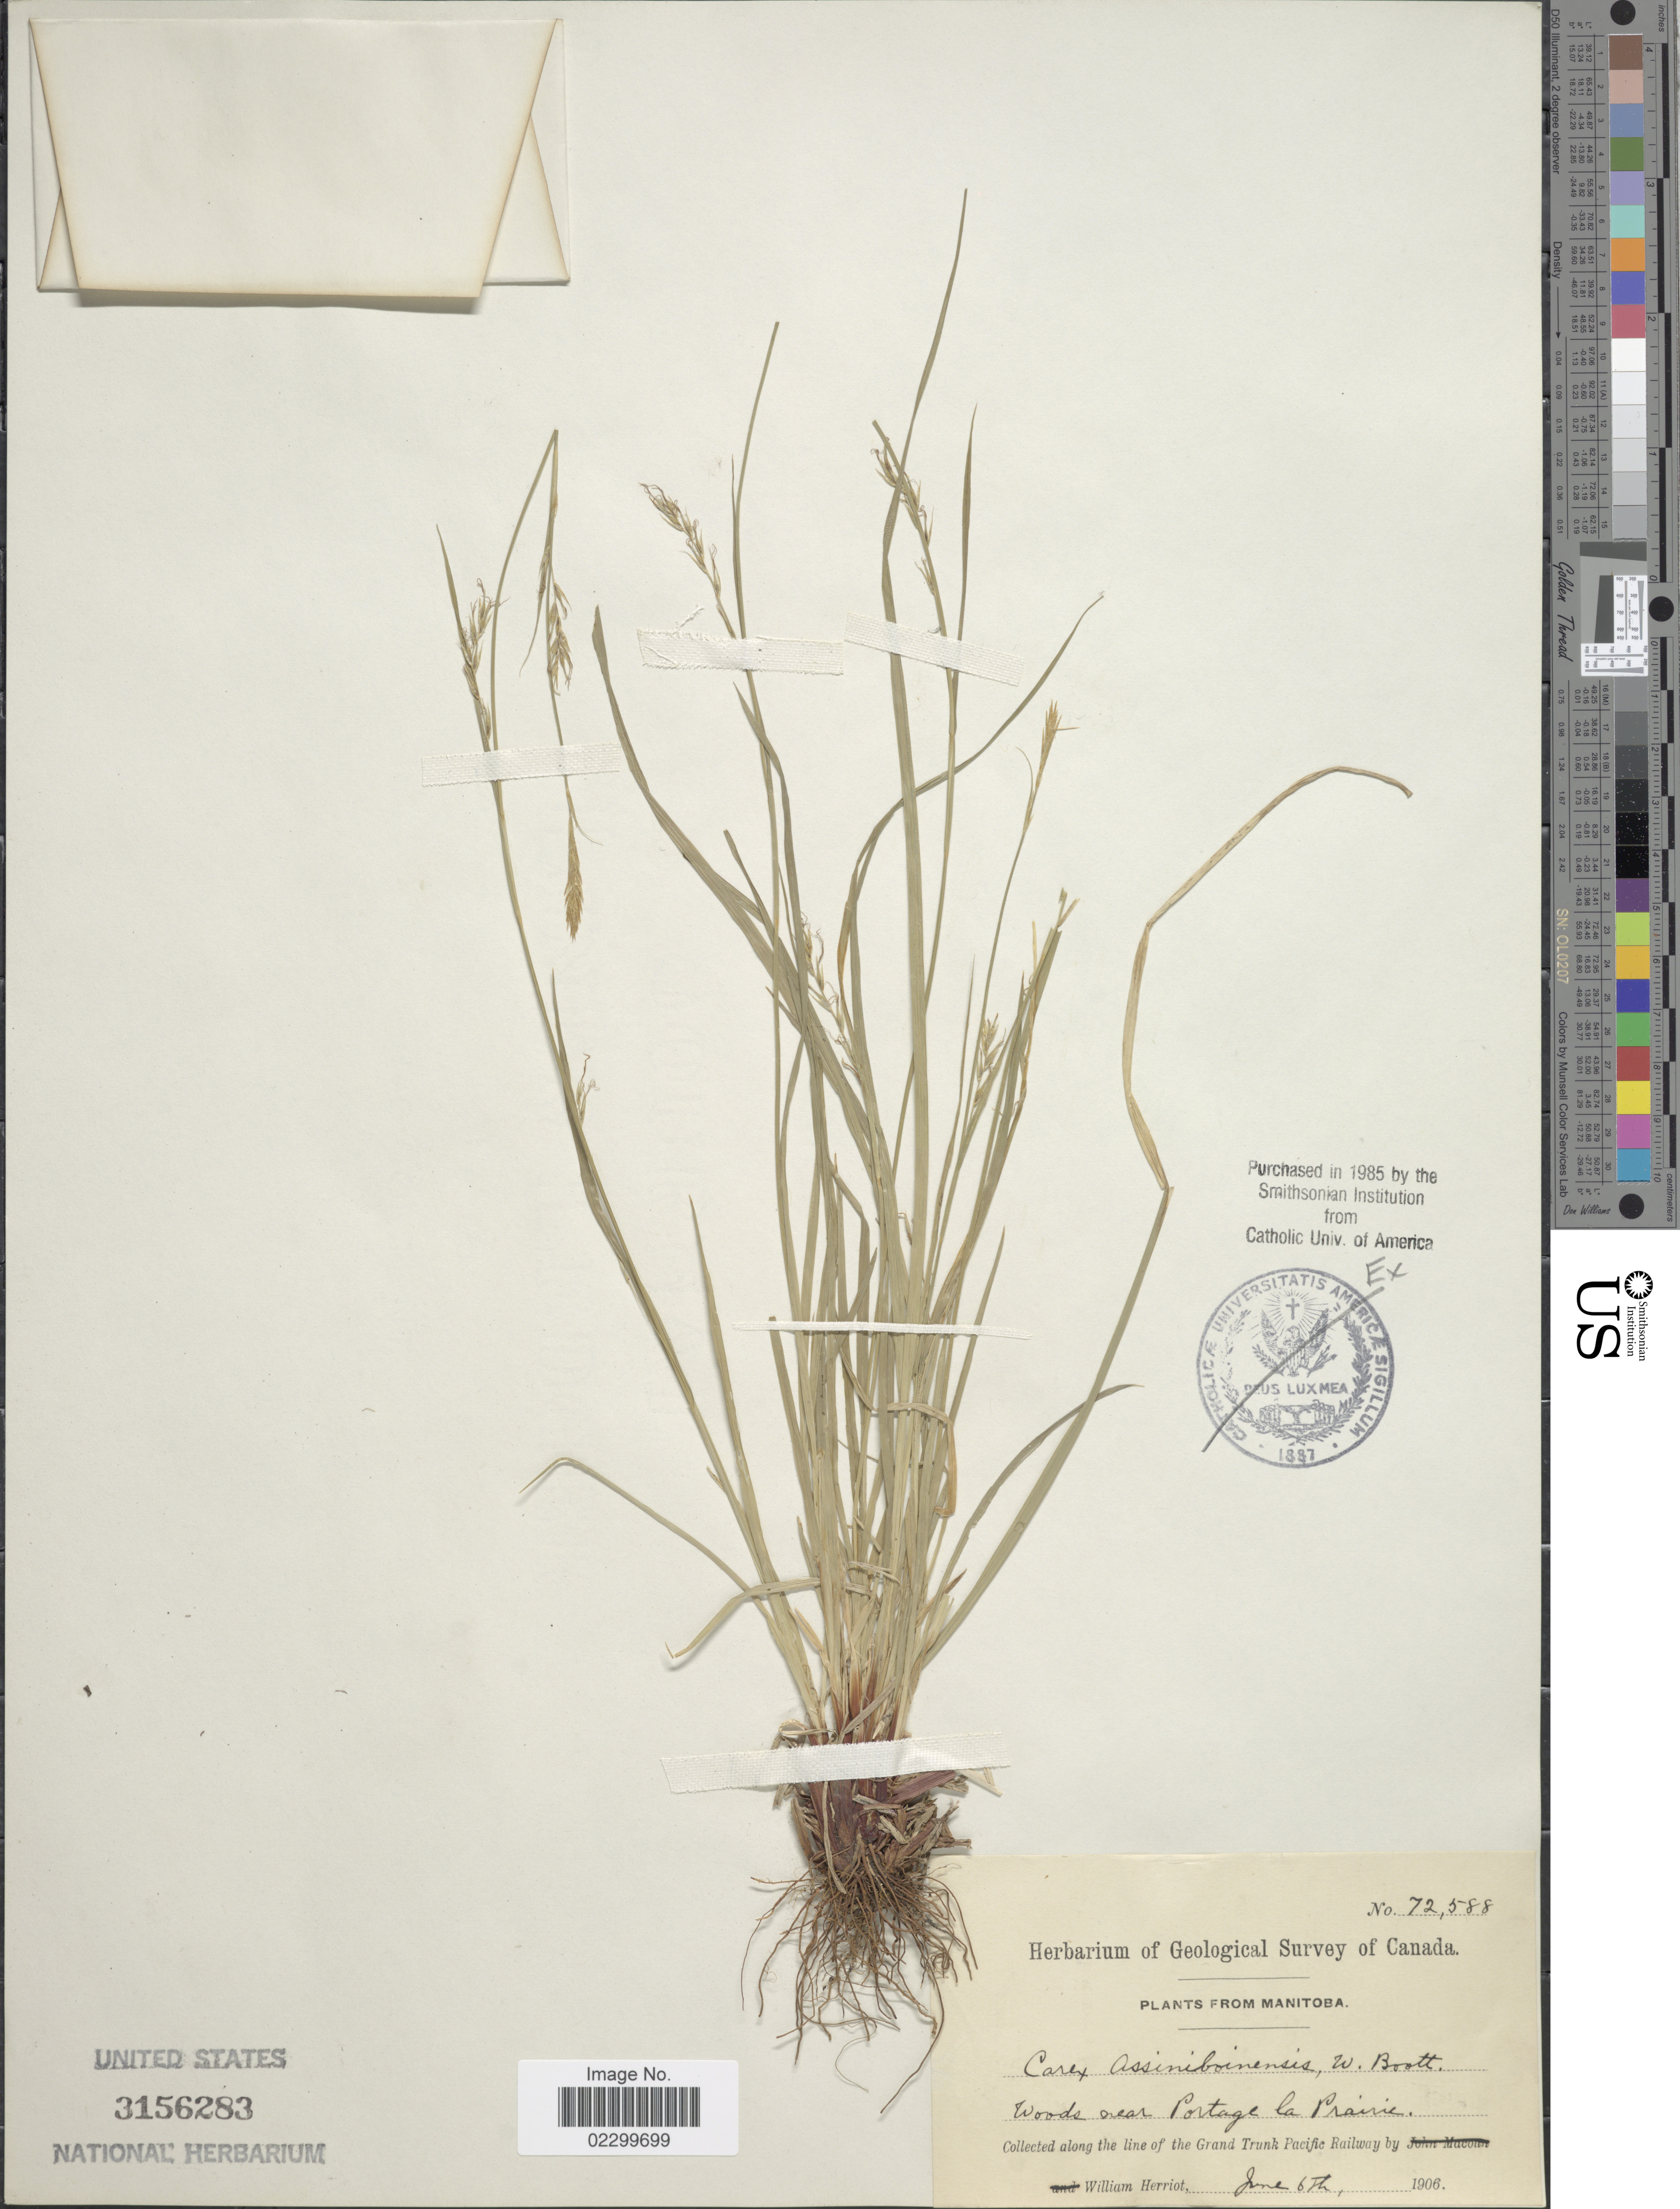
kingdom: Plantae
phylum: Tracheophyta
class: Liliopsida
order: Poales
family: Cyperaceae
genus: Carex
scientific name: Carex assiniboinensis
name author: W. Boott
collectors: W. Herriot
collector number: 72588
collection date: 1906-06-06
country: Canada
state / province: Manitoba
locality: Woods near Portage la Prairie, along the line of the Grand Trunk Pacific Railway.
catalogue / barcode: US 3156283